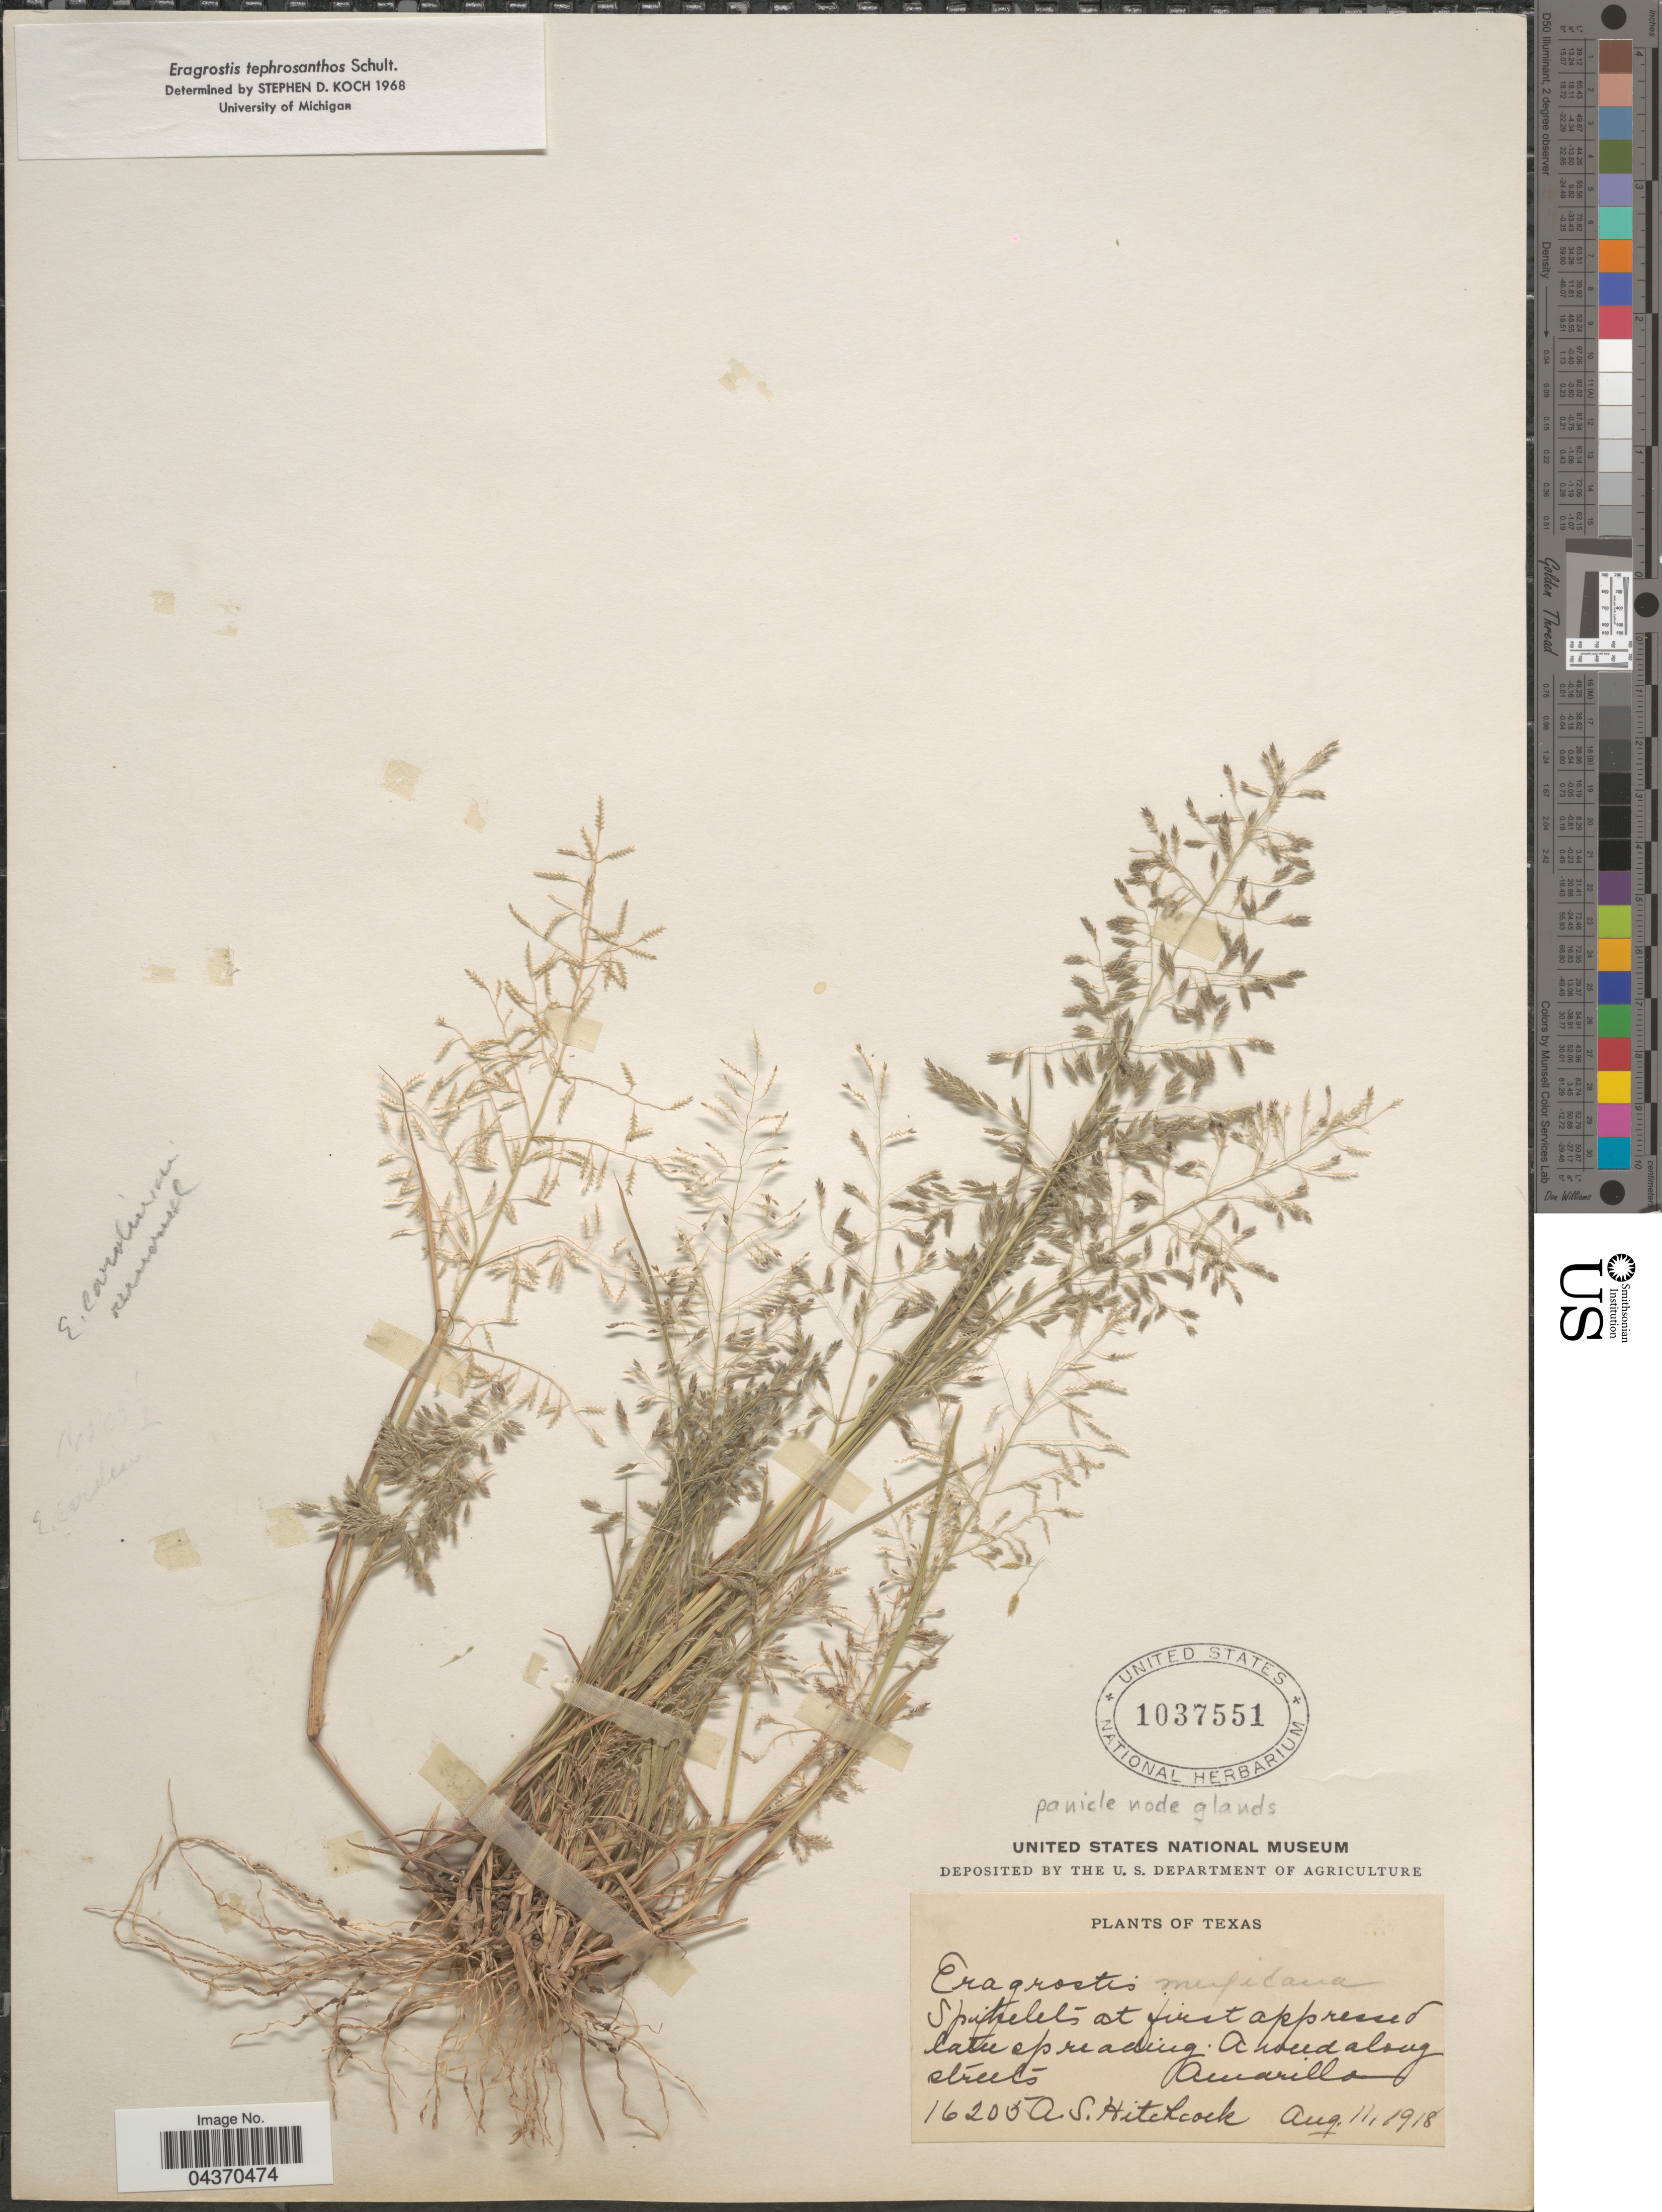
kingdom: Plantae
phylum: Tracheophyta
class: Liliopsida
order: Poales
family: Poaceae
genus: Eragrostis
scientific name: Eragrostis pectinacea var. miserrima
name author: (E. Fourn.) Reeder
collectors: A. S. Hitchcock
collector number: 16205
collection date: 1918-08-11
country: United States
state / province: Texas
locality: Amarillo.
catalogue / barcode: US 1037551